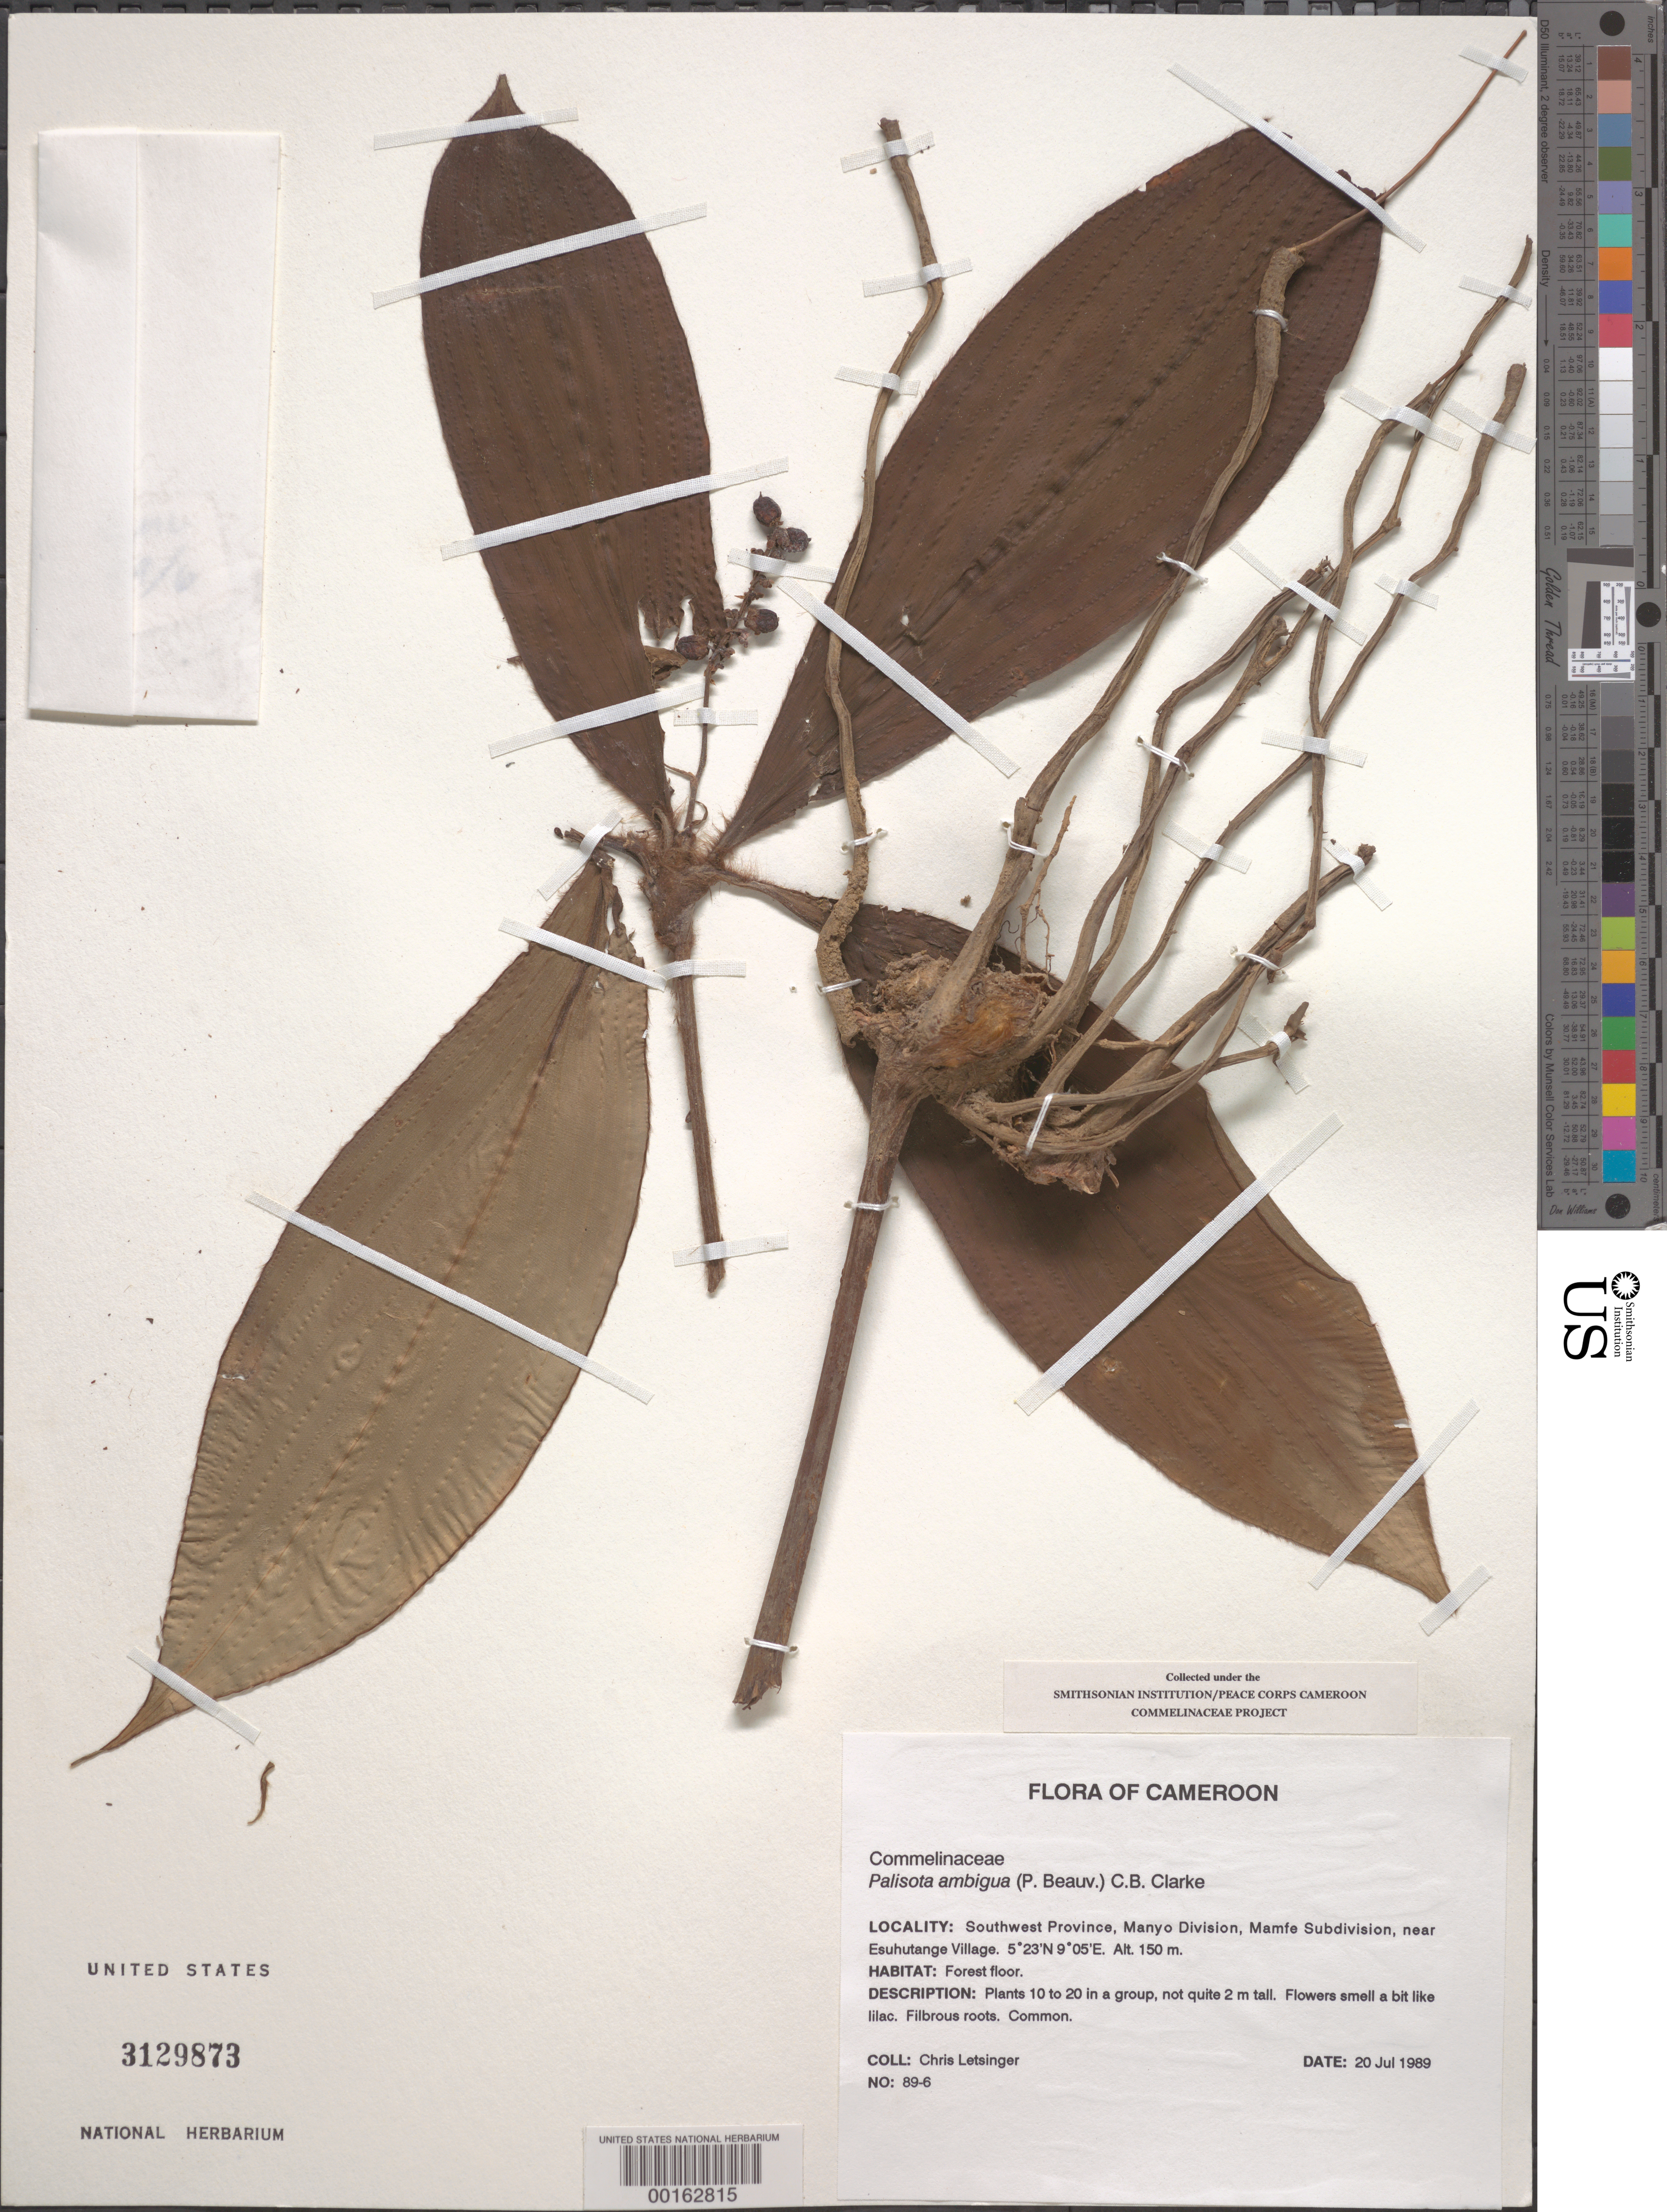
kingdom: Plantae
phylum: Tracheophyta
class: Liliopsida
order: Commelinales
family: Commelinaceae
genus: Palisota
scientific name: Palisota ambigua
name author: (P. Beauv.) C.B. Clarke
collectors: C. Letsinger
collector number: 89-6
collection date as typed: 20 Jul 1989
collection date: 1989-07-20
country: Cameroon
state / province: Sud-Ouest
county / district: Manyu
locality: Manyo div, near exuhutange village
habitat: Forest floor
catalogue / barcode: US 3129873